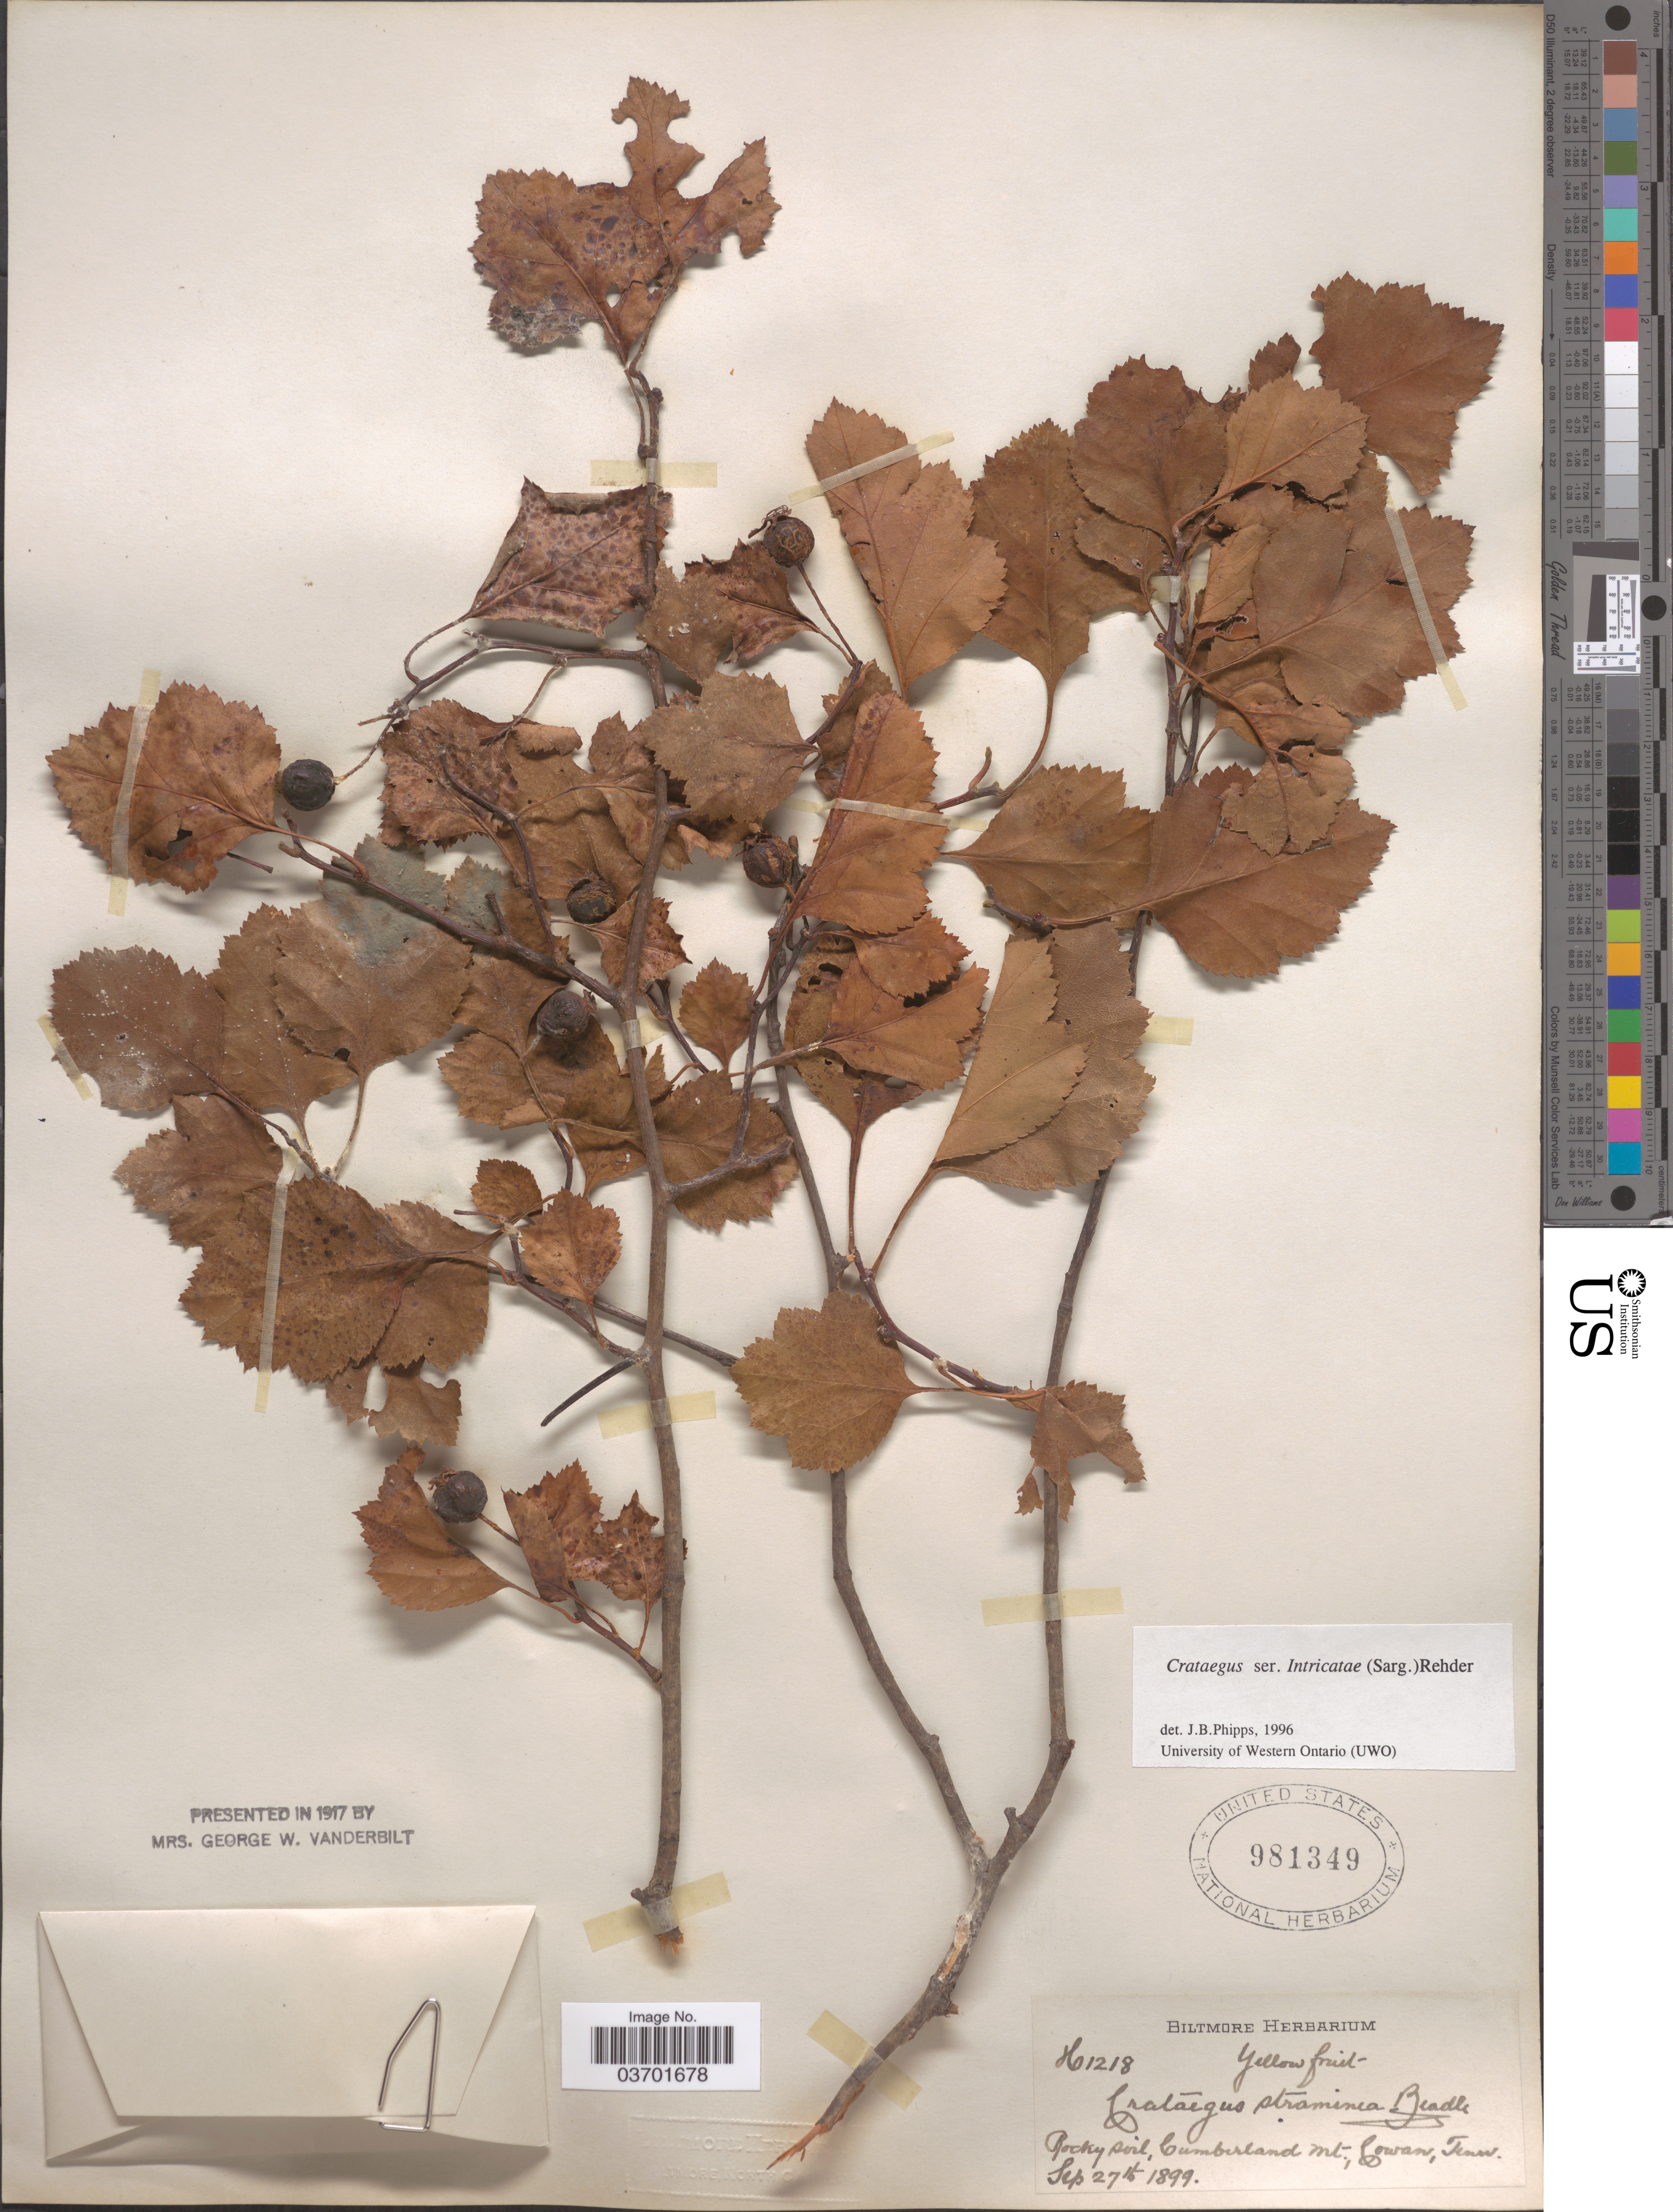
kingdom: Plantae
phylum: Tracheophyta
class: Magnoliopsida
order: Rosales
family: Rosaceae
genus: Crataegus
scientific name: Crataegus rubella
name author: Beadle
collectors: ex herb. Biltmore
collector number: H1218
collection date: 1899-09-27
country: United States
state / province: Tennessee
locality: Cumberland Mt., Cowan.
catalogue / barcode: US 981349